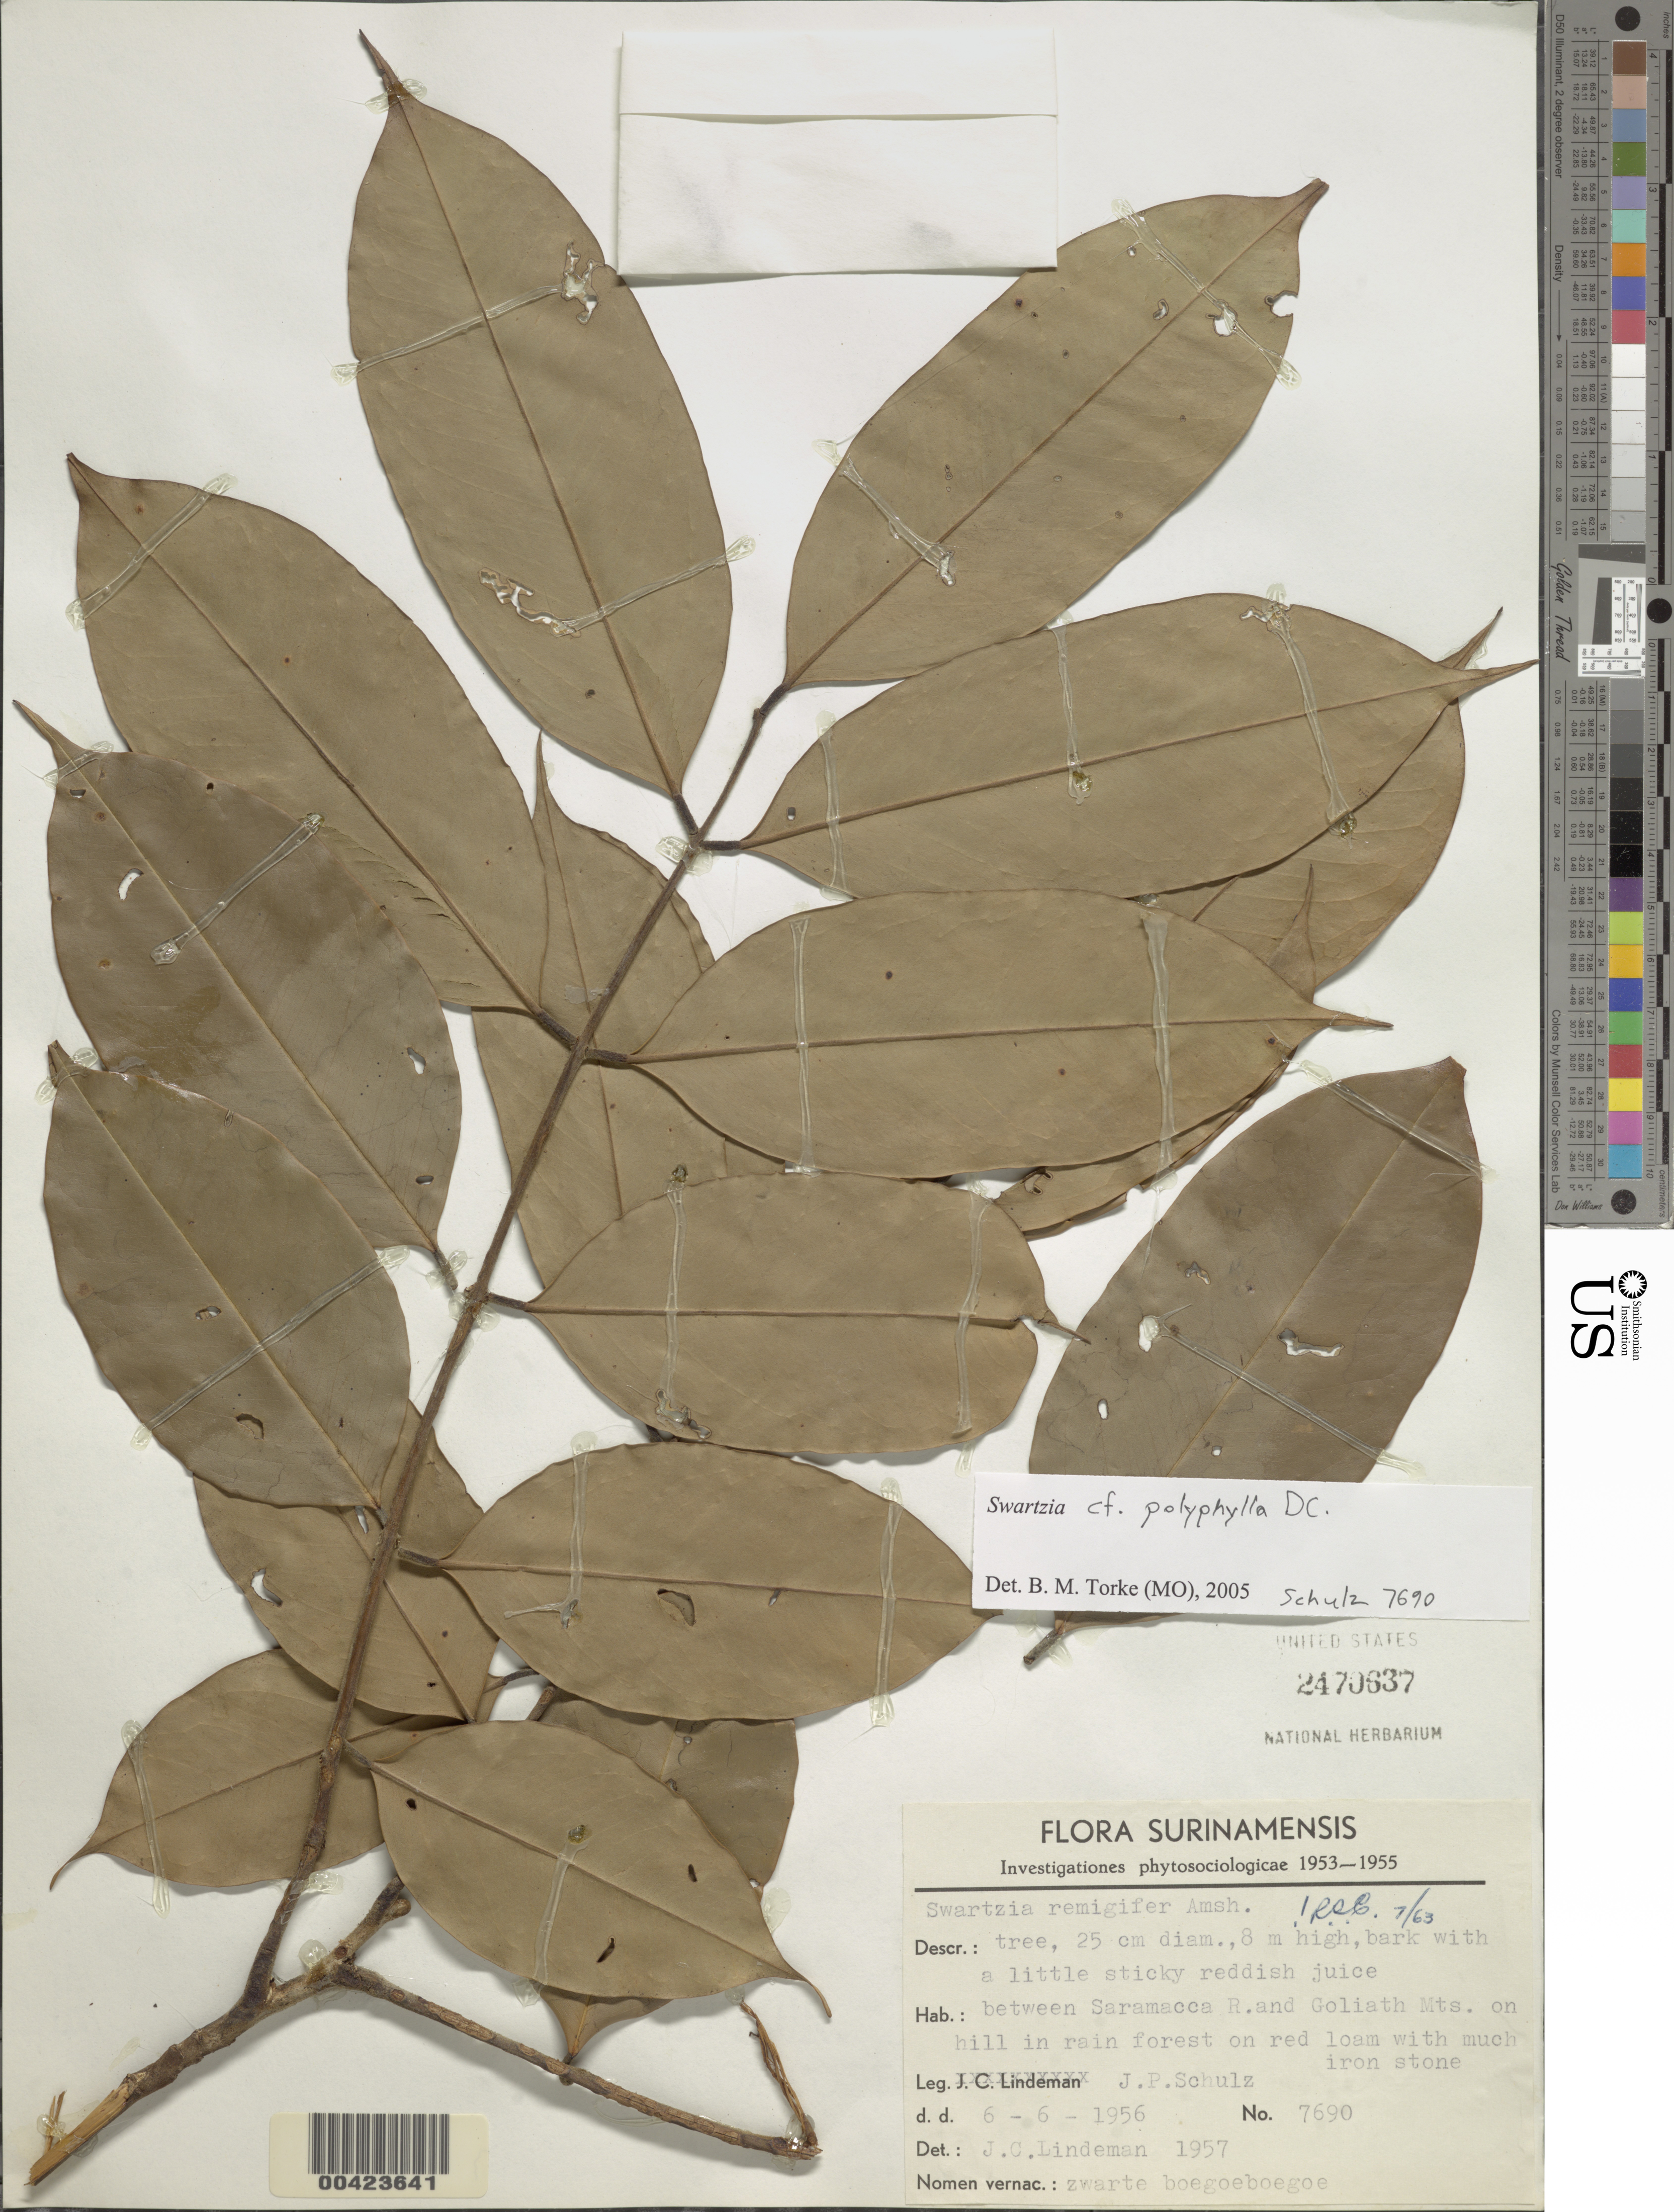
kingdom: Plantae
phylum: Tracheophyta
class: Magnoliopsida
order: Fabales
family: Fabaceae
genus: Swartzia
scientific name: Swartzia polyphylla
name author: DC.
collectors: J. P. Schulz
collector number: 7690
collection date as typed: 06 Jun 1956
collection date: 1956-06-06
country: Suriname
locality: Between Saramacca River and Goliath Mtns.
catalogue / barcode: US 2470637